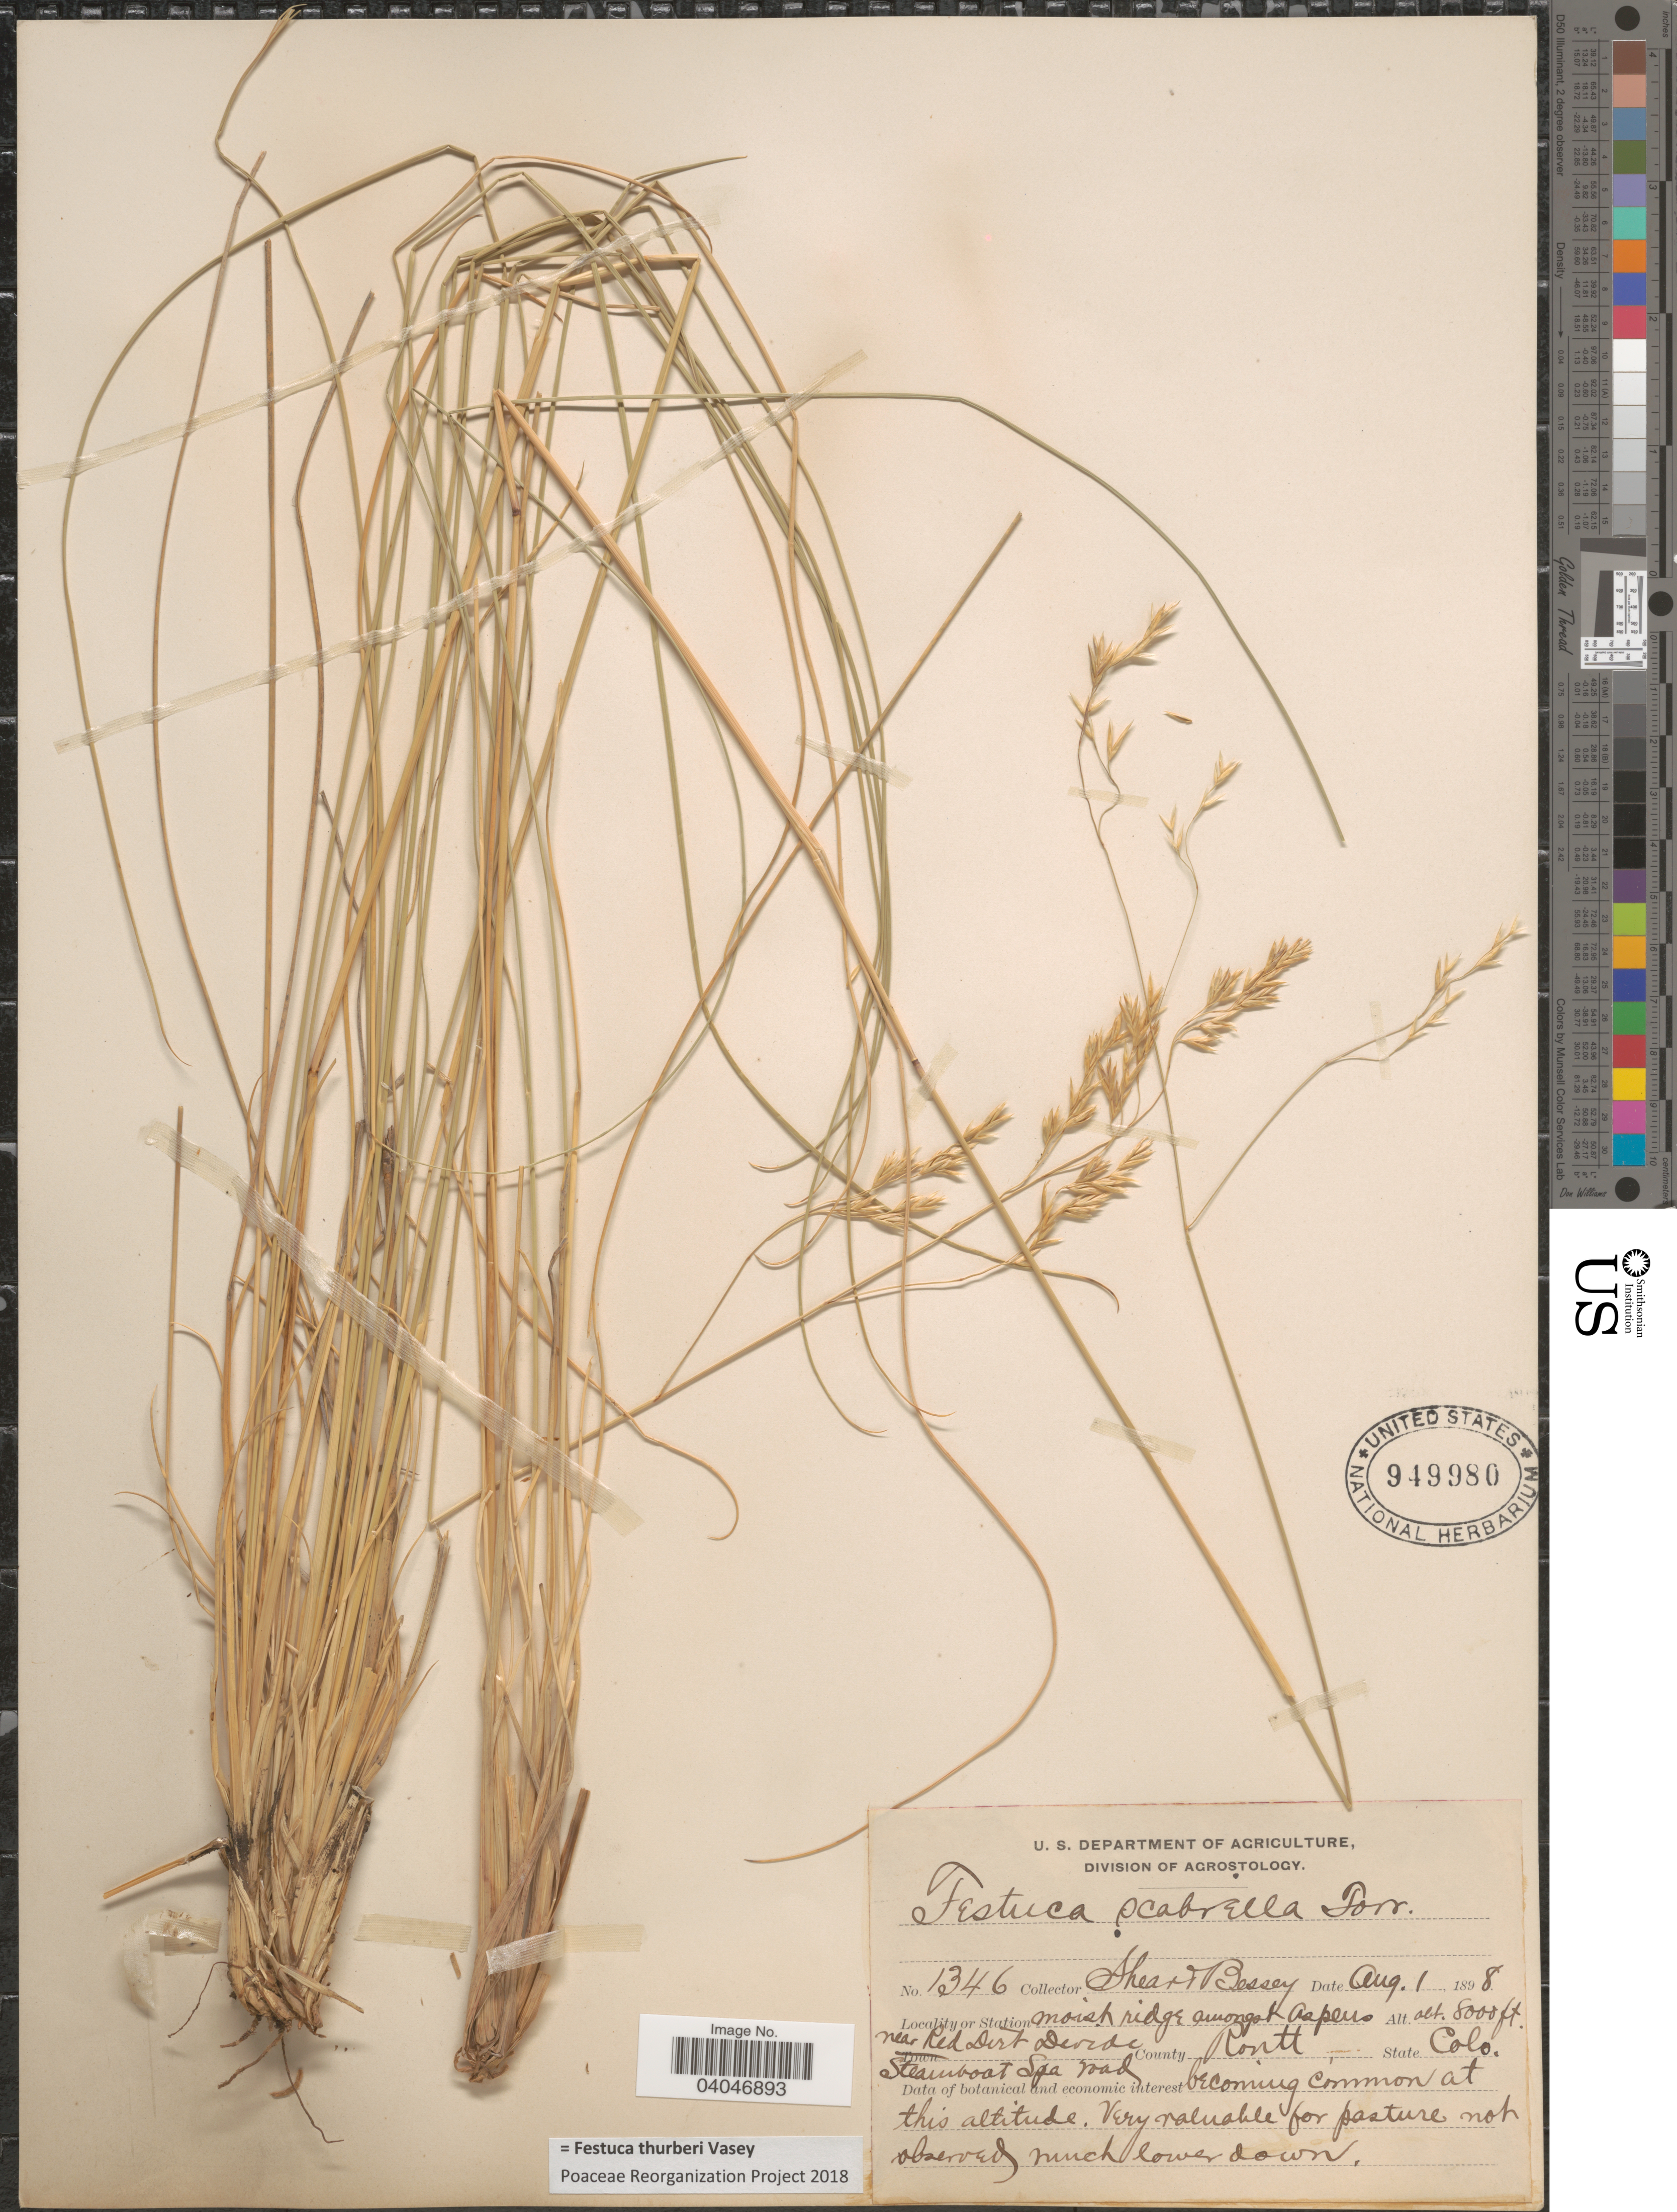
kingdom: Plantae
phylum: Tracheophyta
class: Liliopsida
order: Poales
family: Poaceae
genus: Festuca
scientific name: Festuca thurberi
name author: Vasey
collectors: -- Shear & -. Bessey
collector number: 1346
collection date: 1898-08-01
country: United States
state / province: Colorado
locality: Amongst Aspens near Red Dirt Divide. County Routt. Steamboat Spa road.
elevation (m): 2438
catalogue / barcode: US 949980